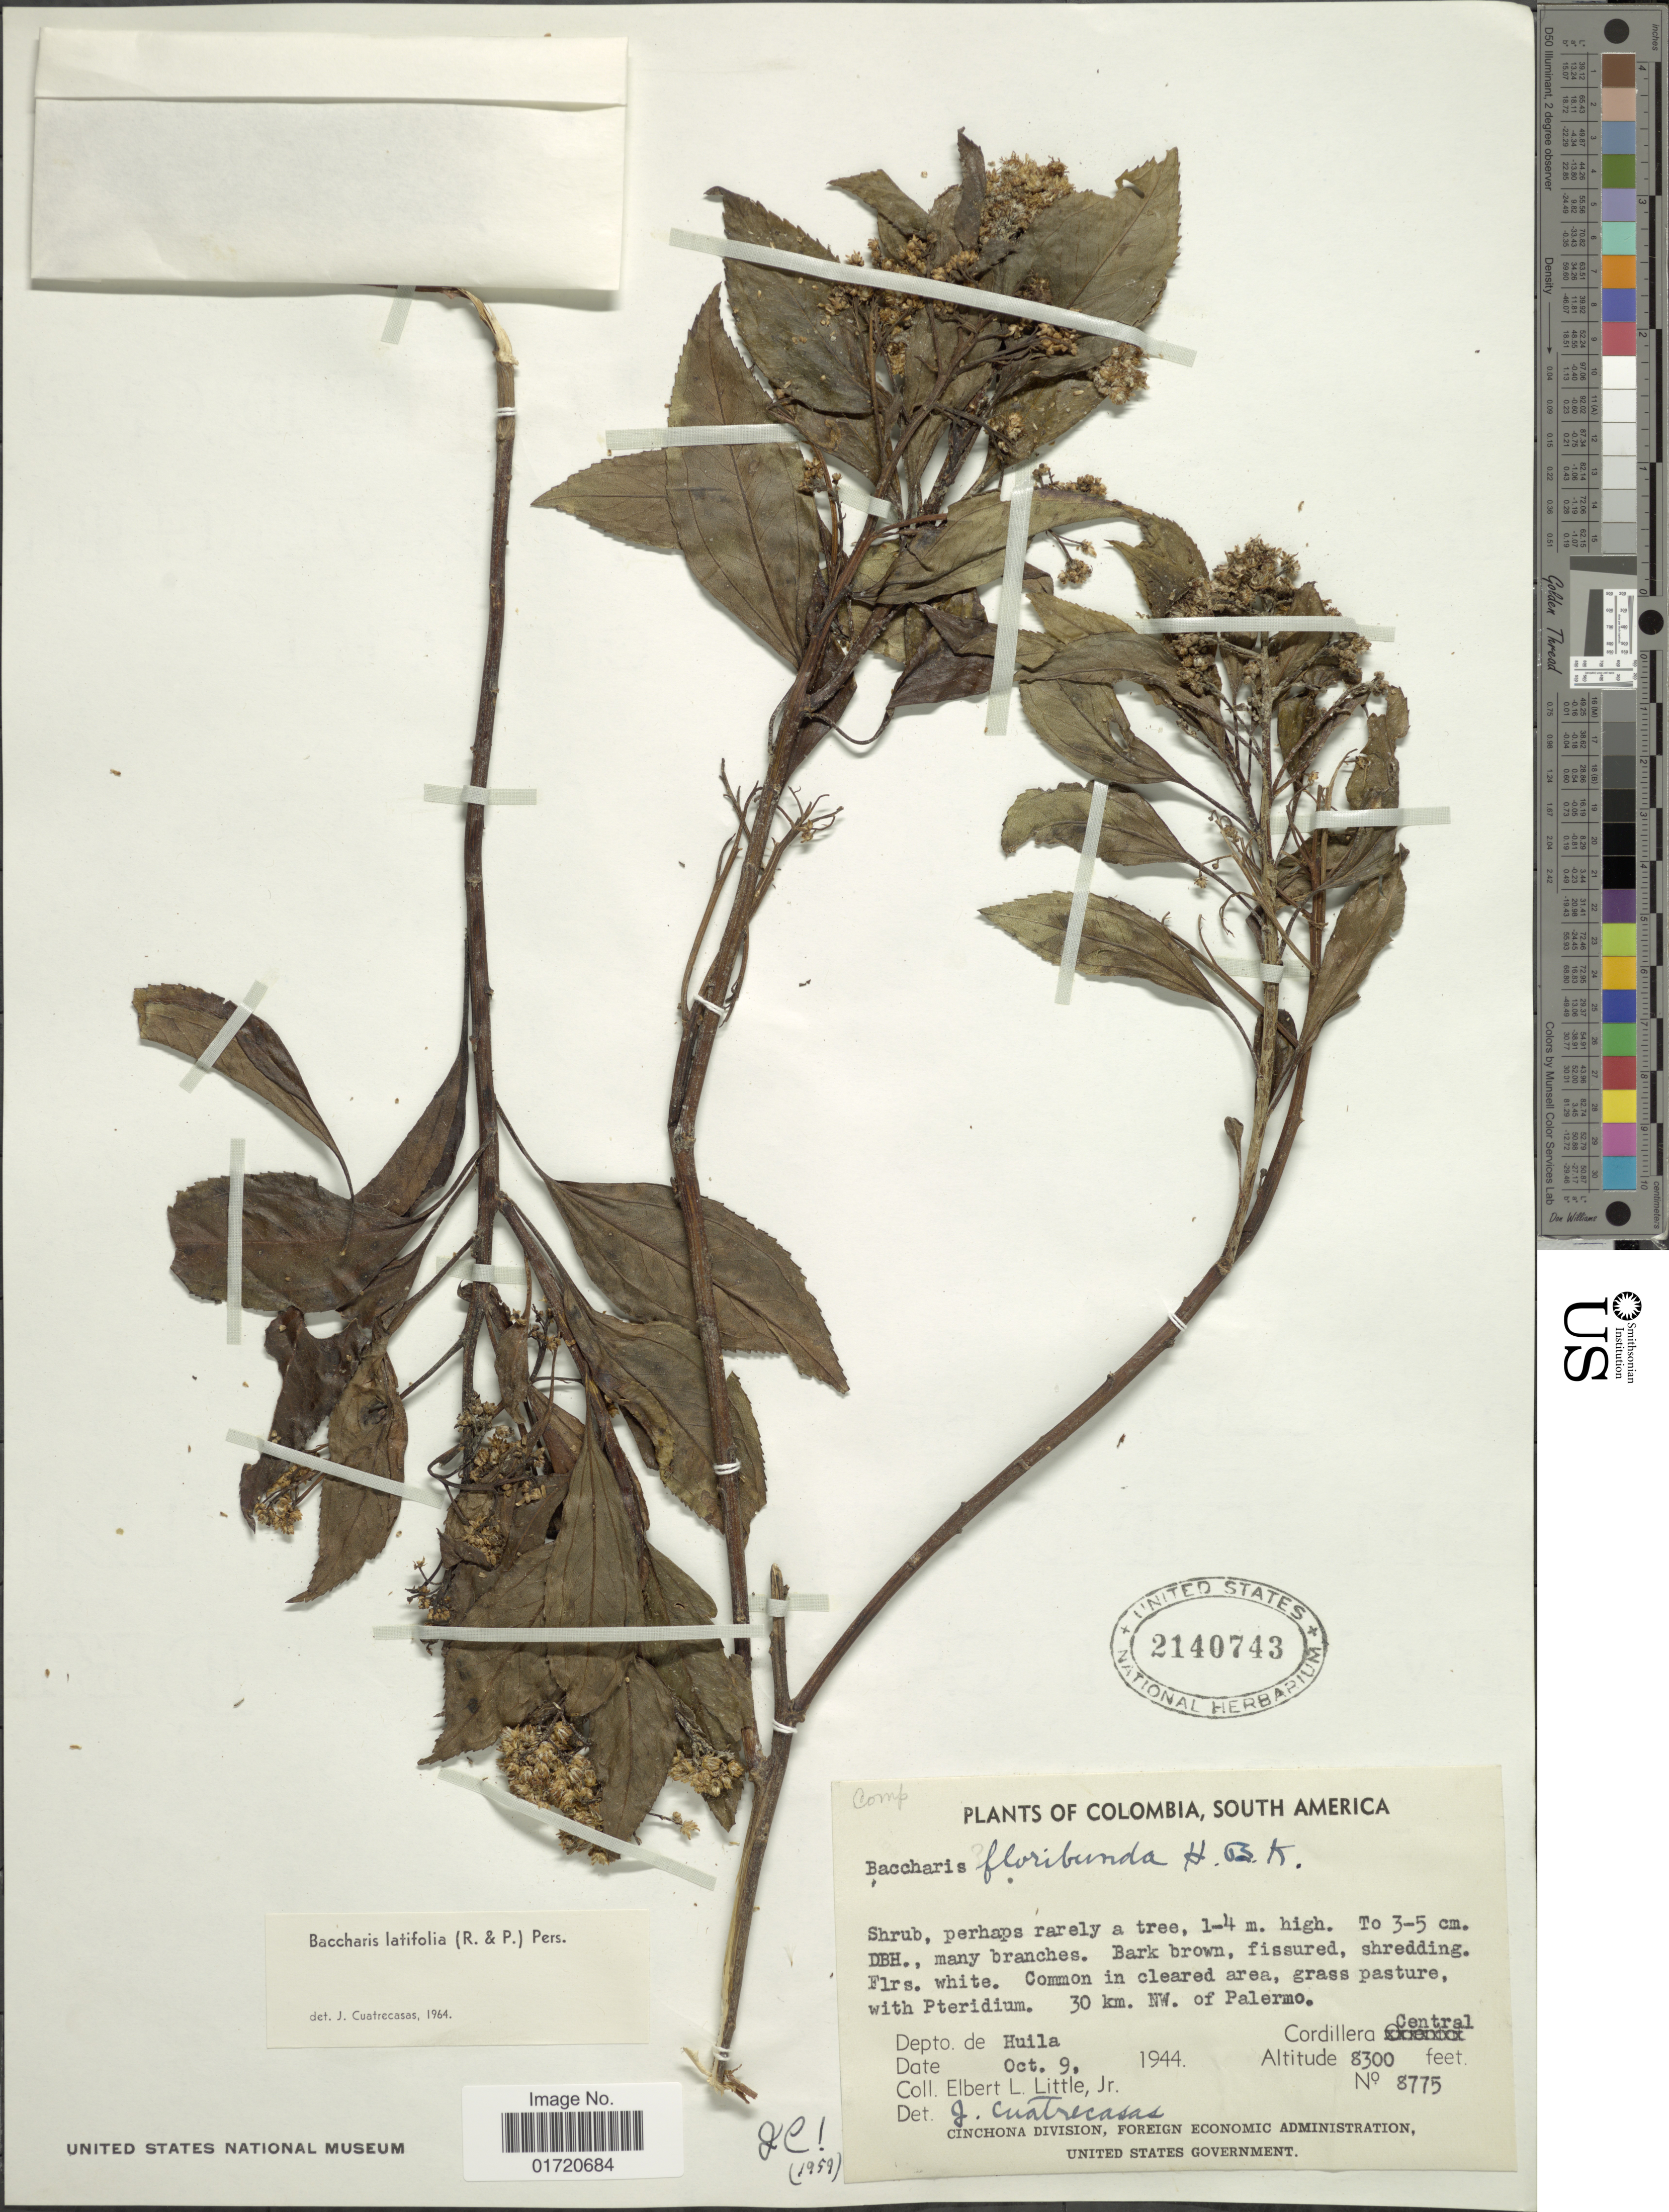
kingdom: Plantae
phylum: Tracheophyta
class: Magnoliopsida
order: Asterales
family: Asteraceae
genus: Baccharis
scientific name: Baccharis latifolia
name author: (Ruiz & Pav.) Pers.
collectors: E. L. Little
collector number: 8775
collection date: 1944-10-09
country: Colombia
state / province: Huila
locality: South America, 30 km NW of Palermo, Cordillera Central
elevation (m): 2530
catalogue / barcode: US 2140743